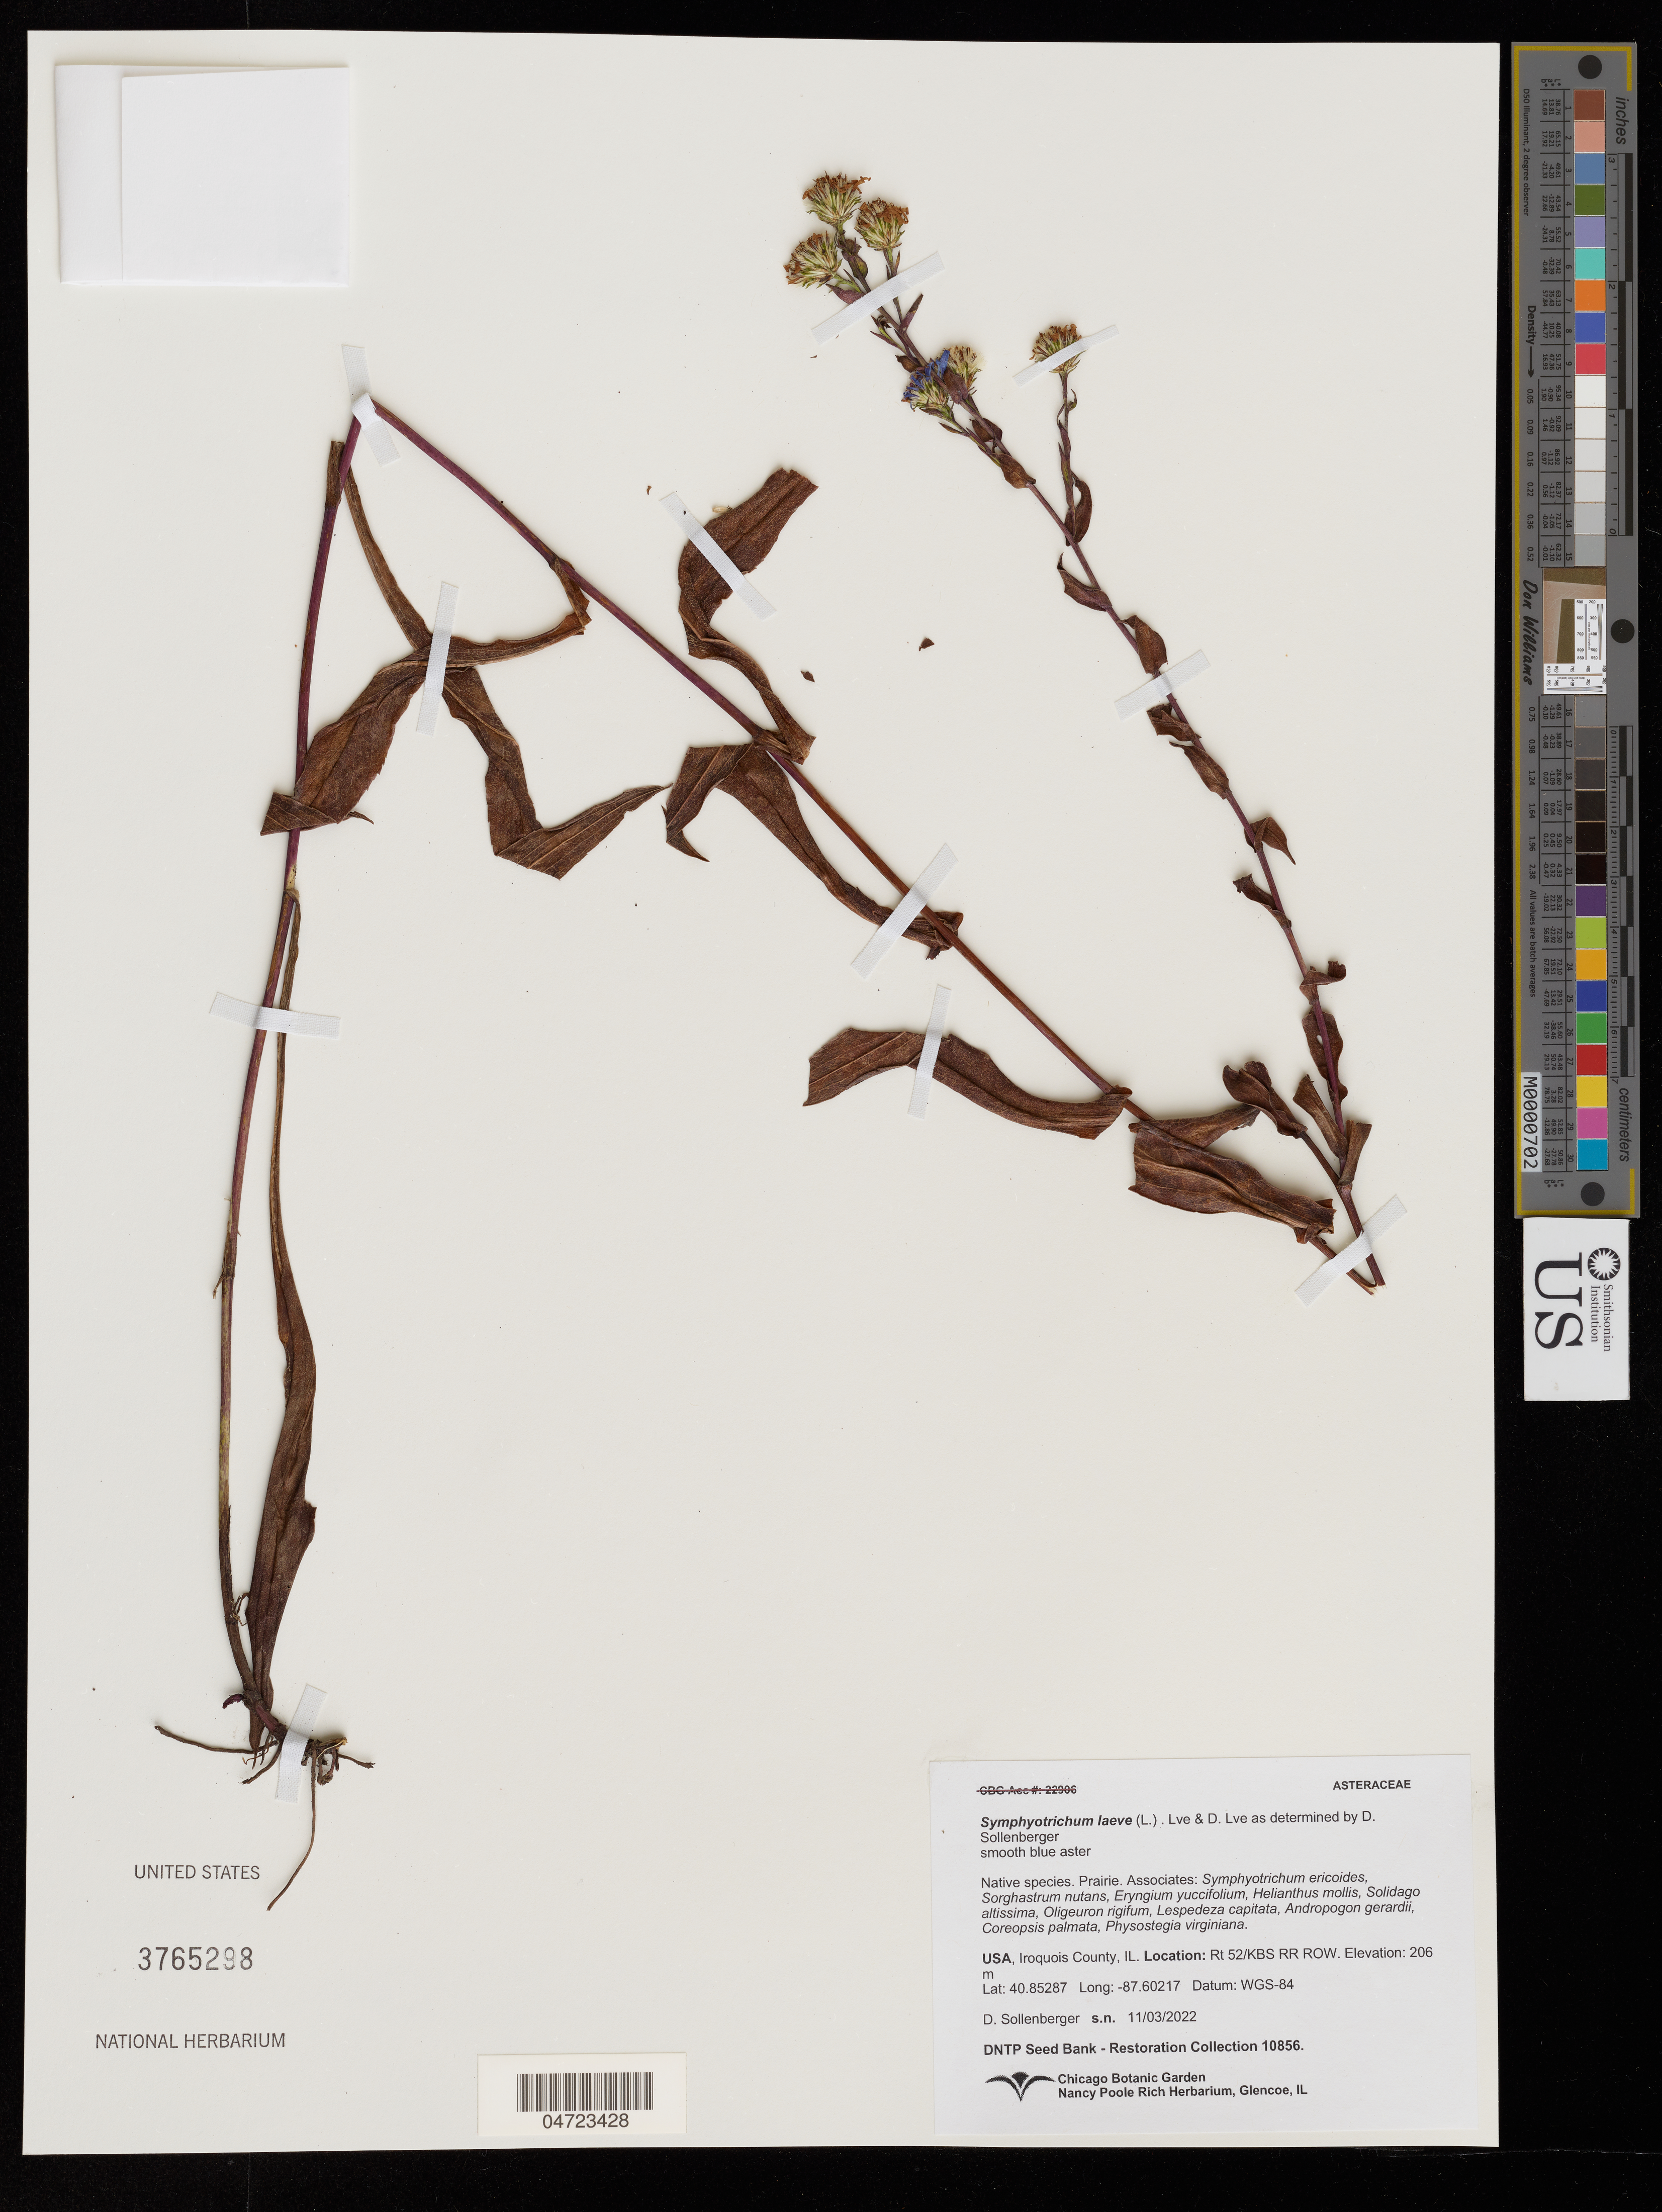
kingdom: Plantae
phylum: Tracheophyta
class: Magnoliopsida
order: Asterales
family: Asteraceae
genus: Symphyotrichum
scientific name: Symphyotrichum laeve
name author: (L.) Á. Löve & D. Löve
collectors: D. Sollenberger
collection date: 2022-11-03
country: United States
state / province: Illinois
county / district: Iroquois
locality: Iroquois County. Rt 52/KBS RR ROW.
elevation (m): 206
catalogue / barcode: US 3765298